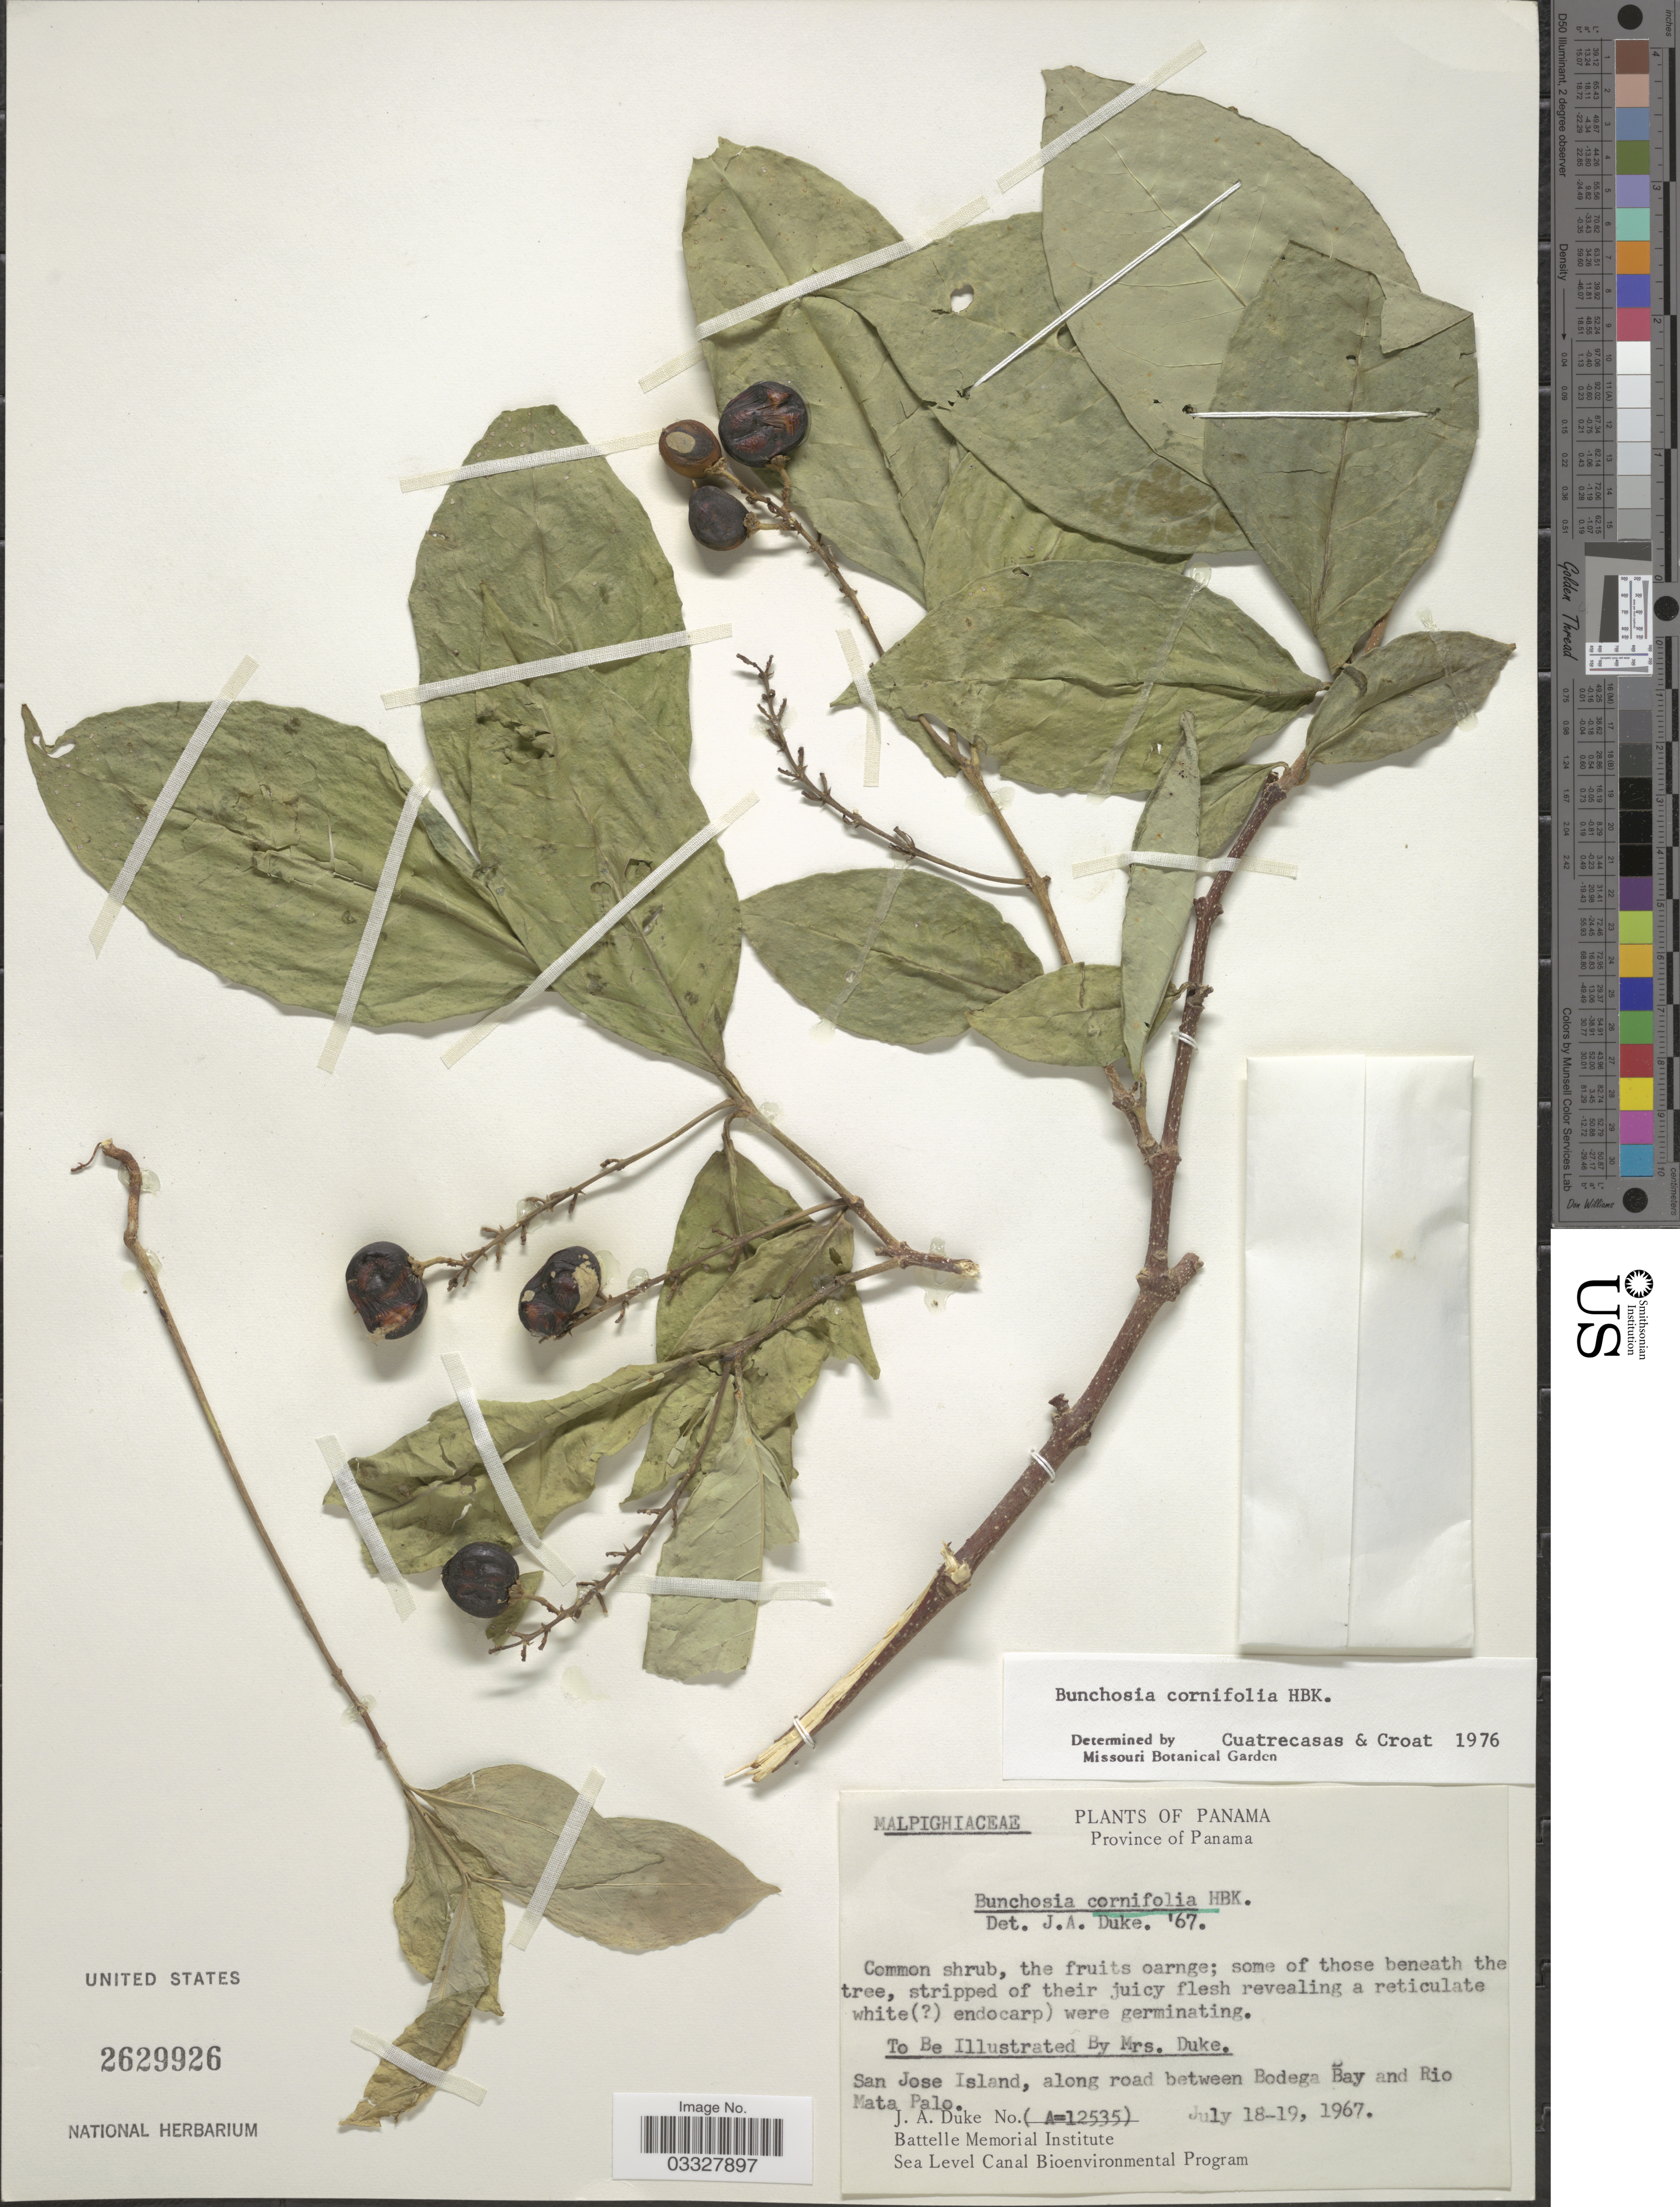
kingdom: Plantae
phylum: Tracheophyta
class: Magnoliopsida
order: Malpighiales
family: Malpighiaceae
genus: Bunchosia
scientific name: Bunchosia cornifolia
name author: Kunth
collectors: J. A. Duke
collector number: (A=12535)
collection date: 1967-07-18/1967-07-19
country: Panama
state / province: Panamá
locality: San Jose Island, along road between Bodega Bay and Rio Mata Palo.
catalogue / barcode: US 2629926